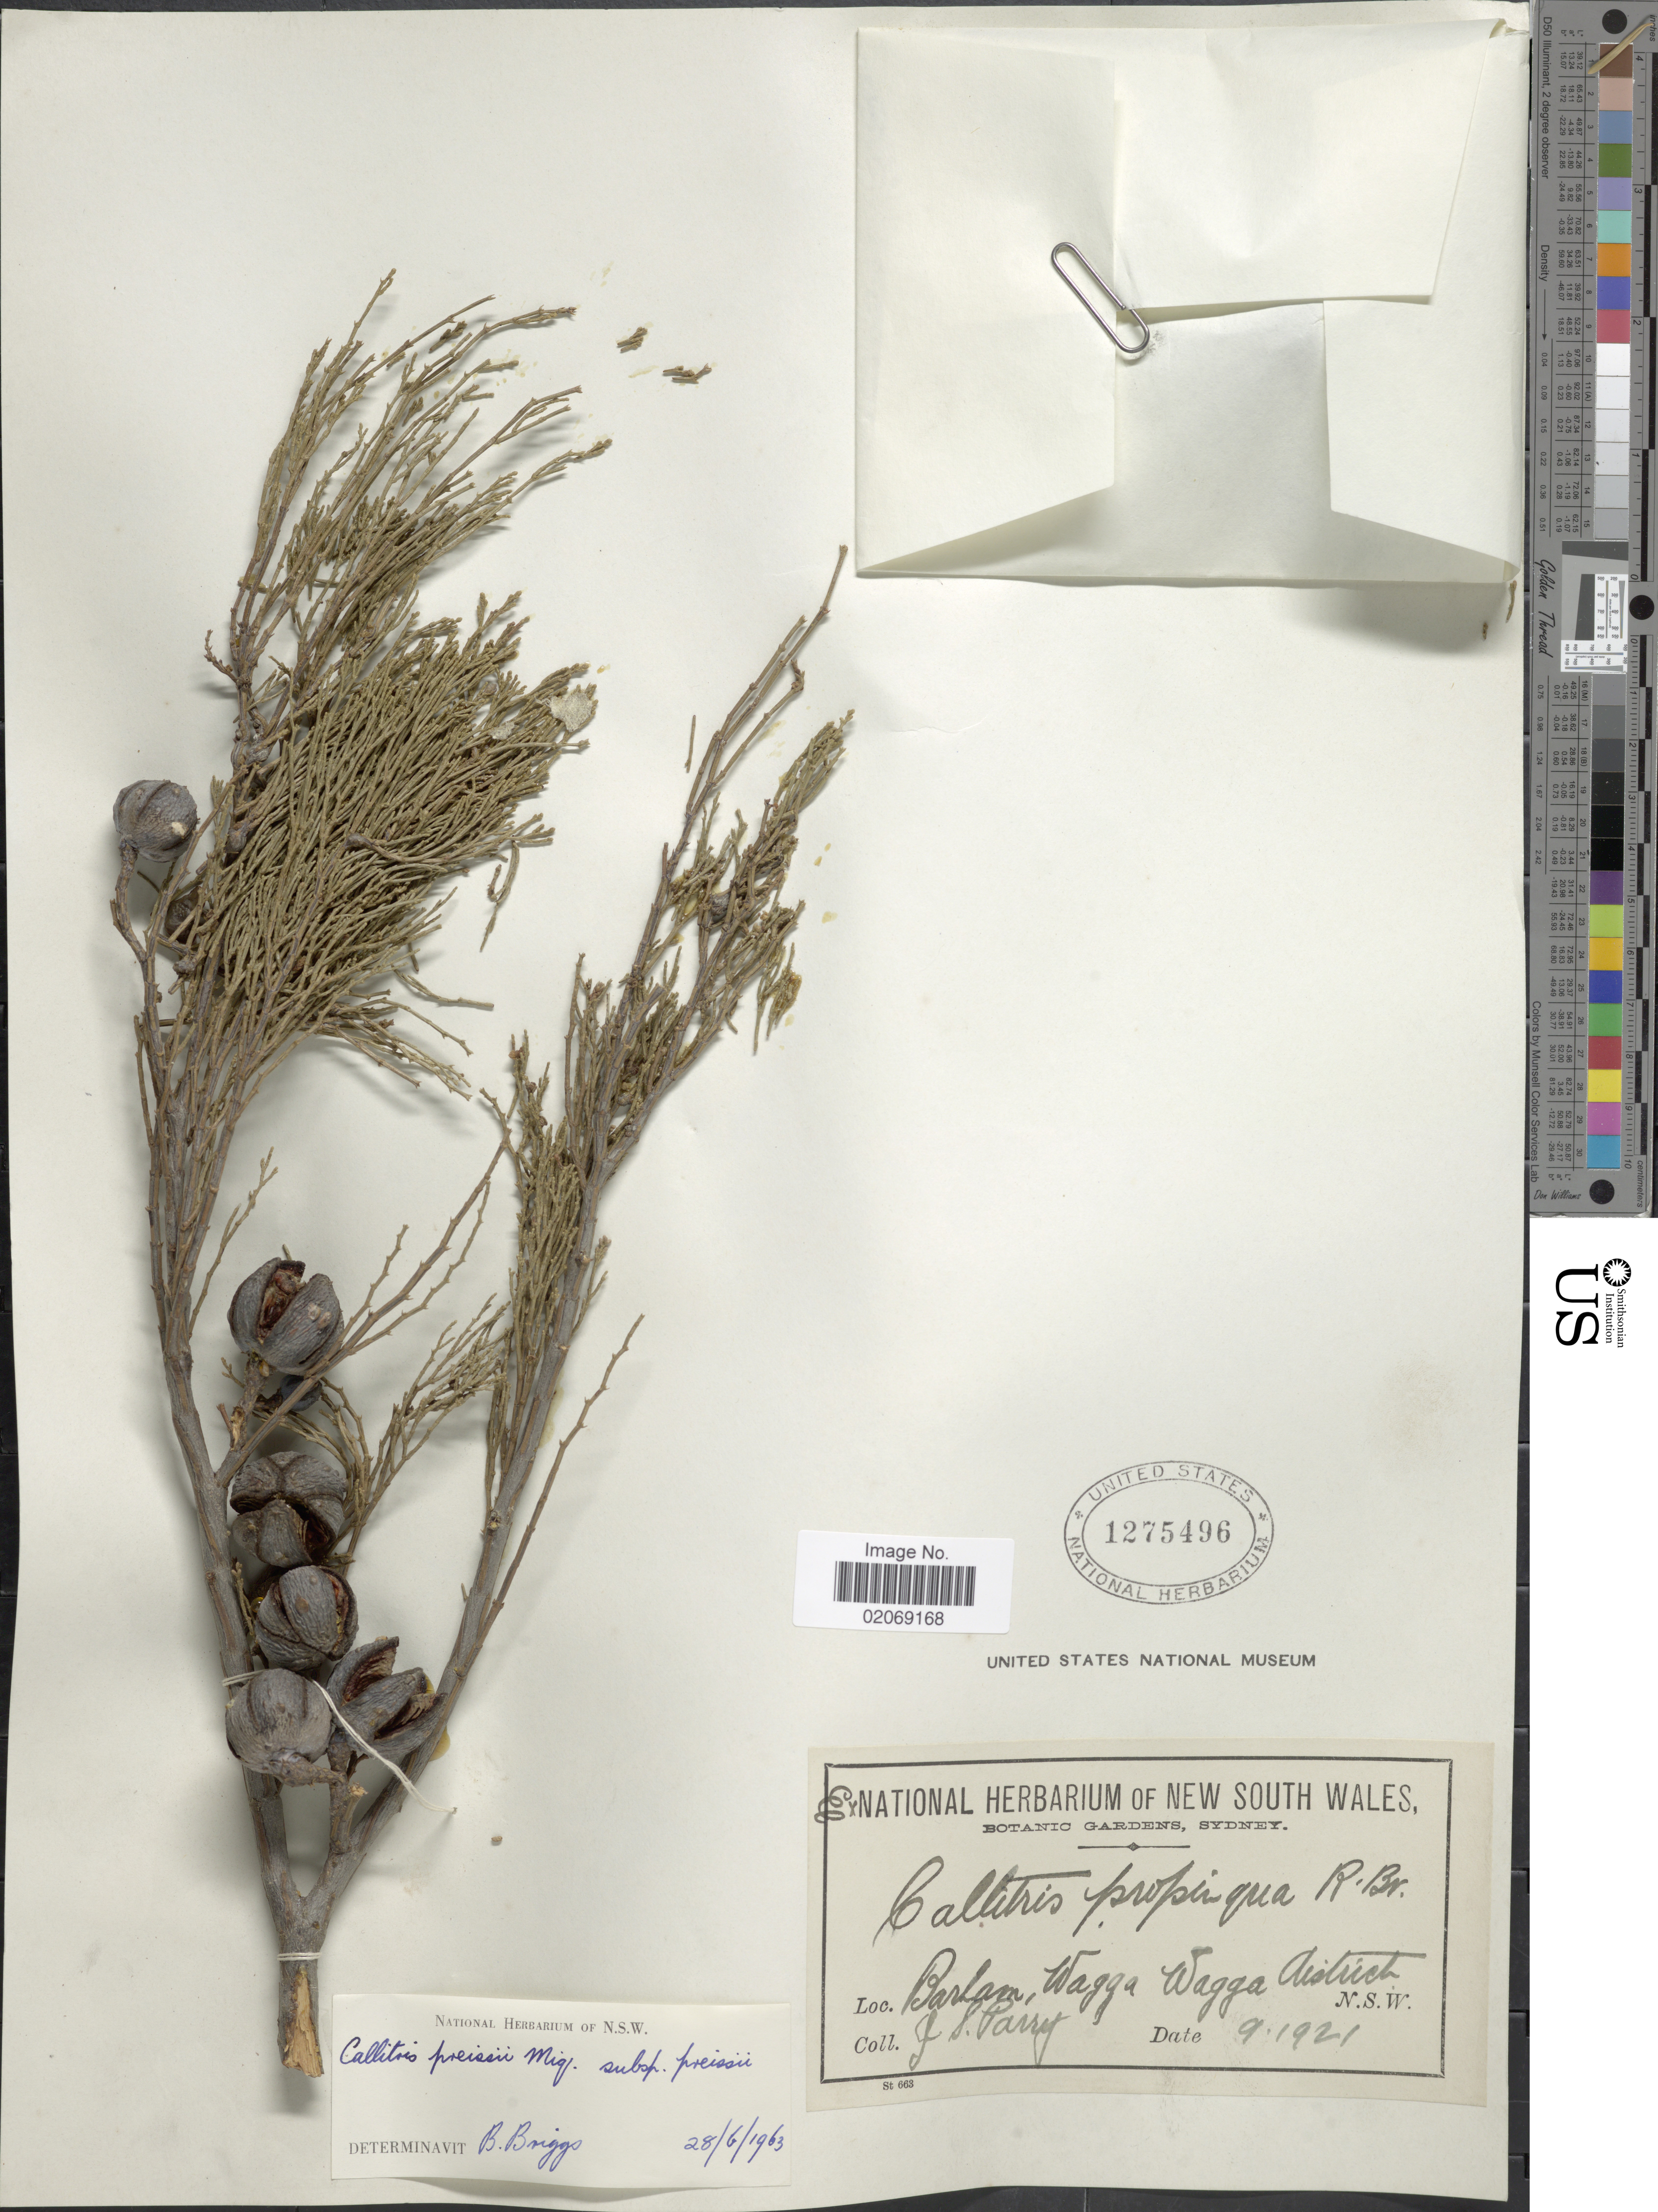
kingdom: Plantae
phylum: Tracheophyta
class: Pinopsida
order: Pinales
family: Cupressaceae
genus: Callitris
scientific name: Callitris preissii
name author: Miq.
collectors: J. Parry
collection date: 1921-09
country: Australia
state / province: New South Wales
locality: Barham, Wagga Wagga District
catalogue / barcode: US 1275496